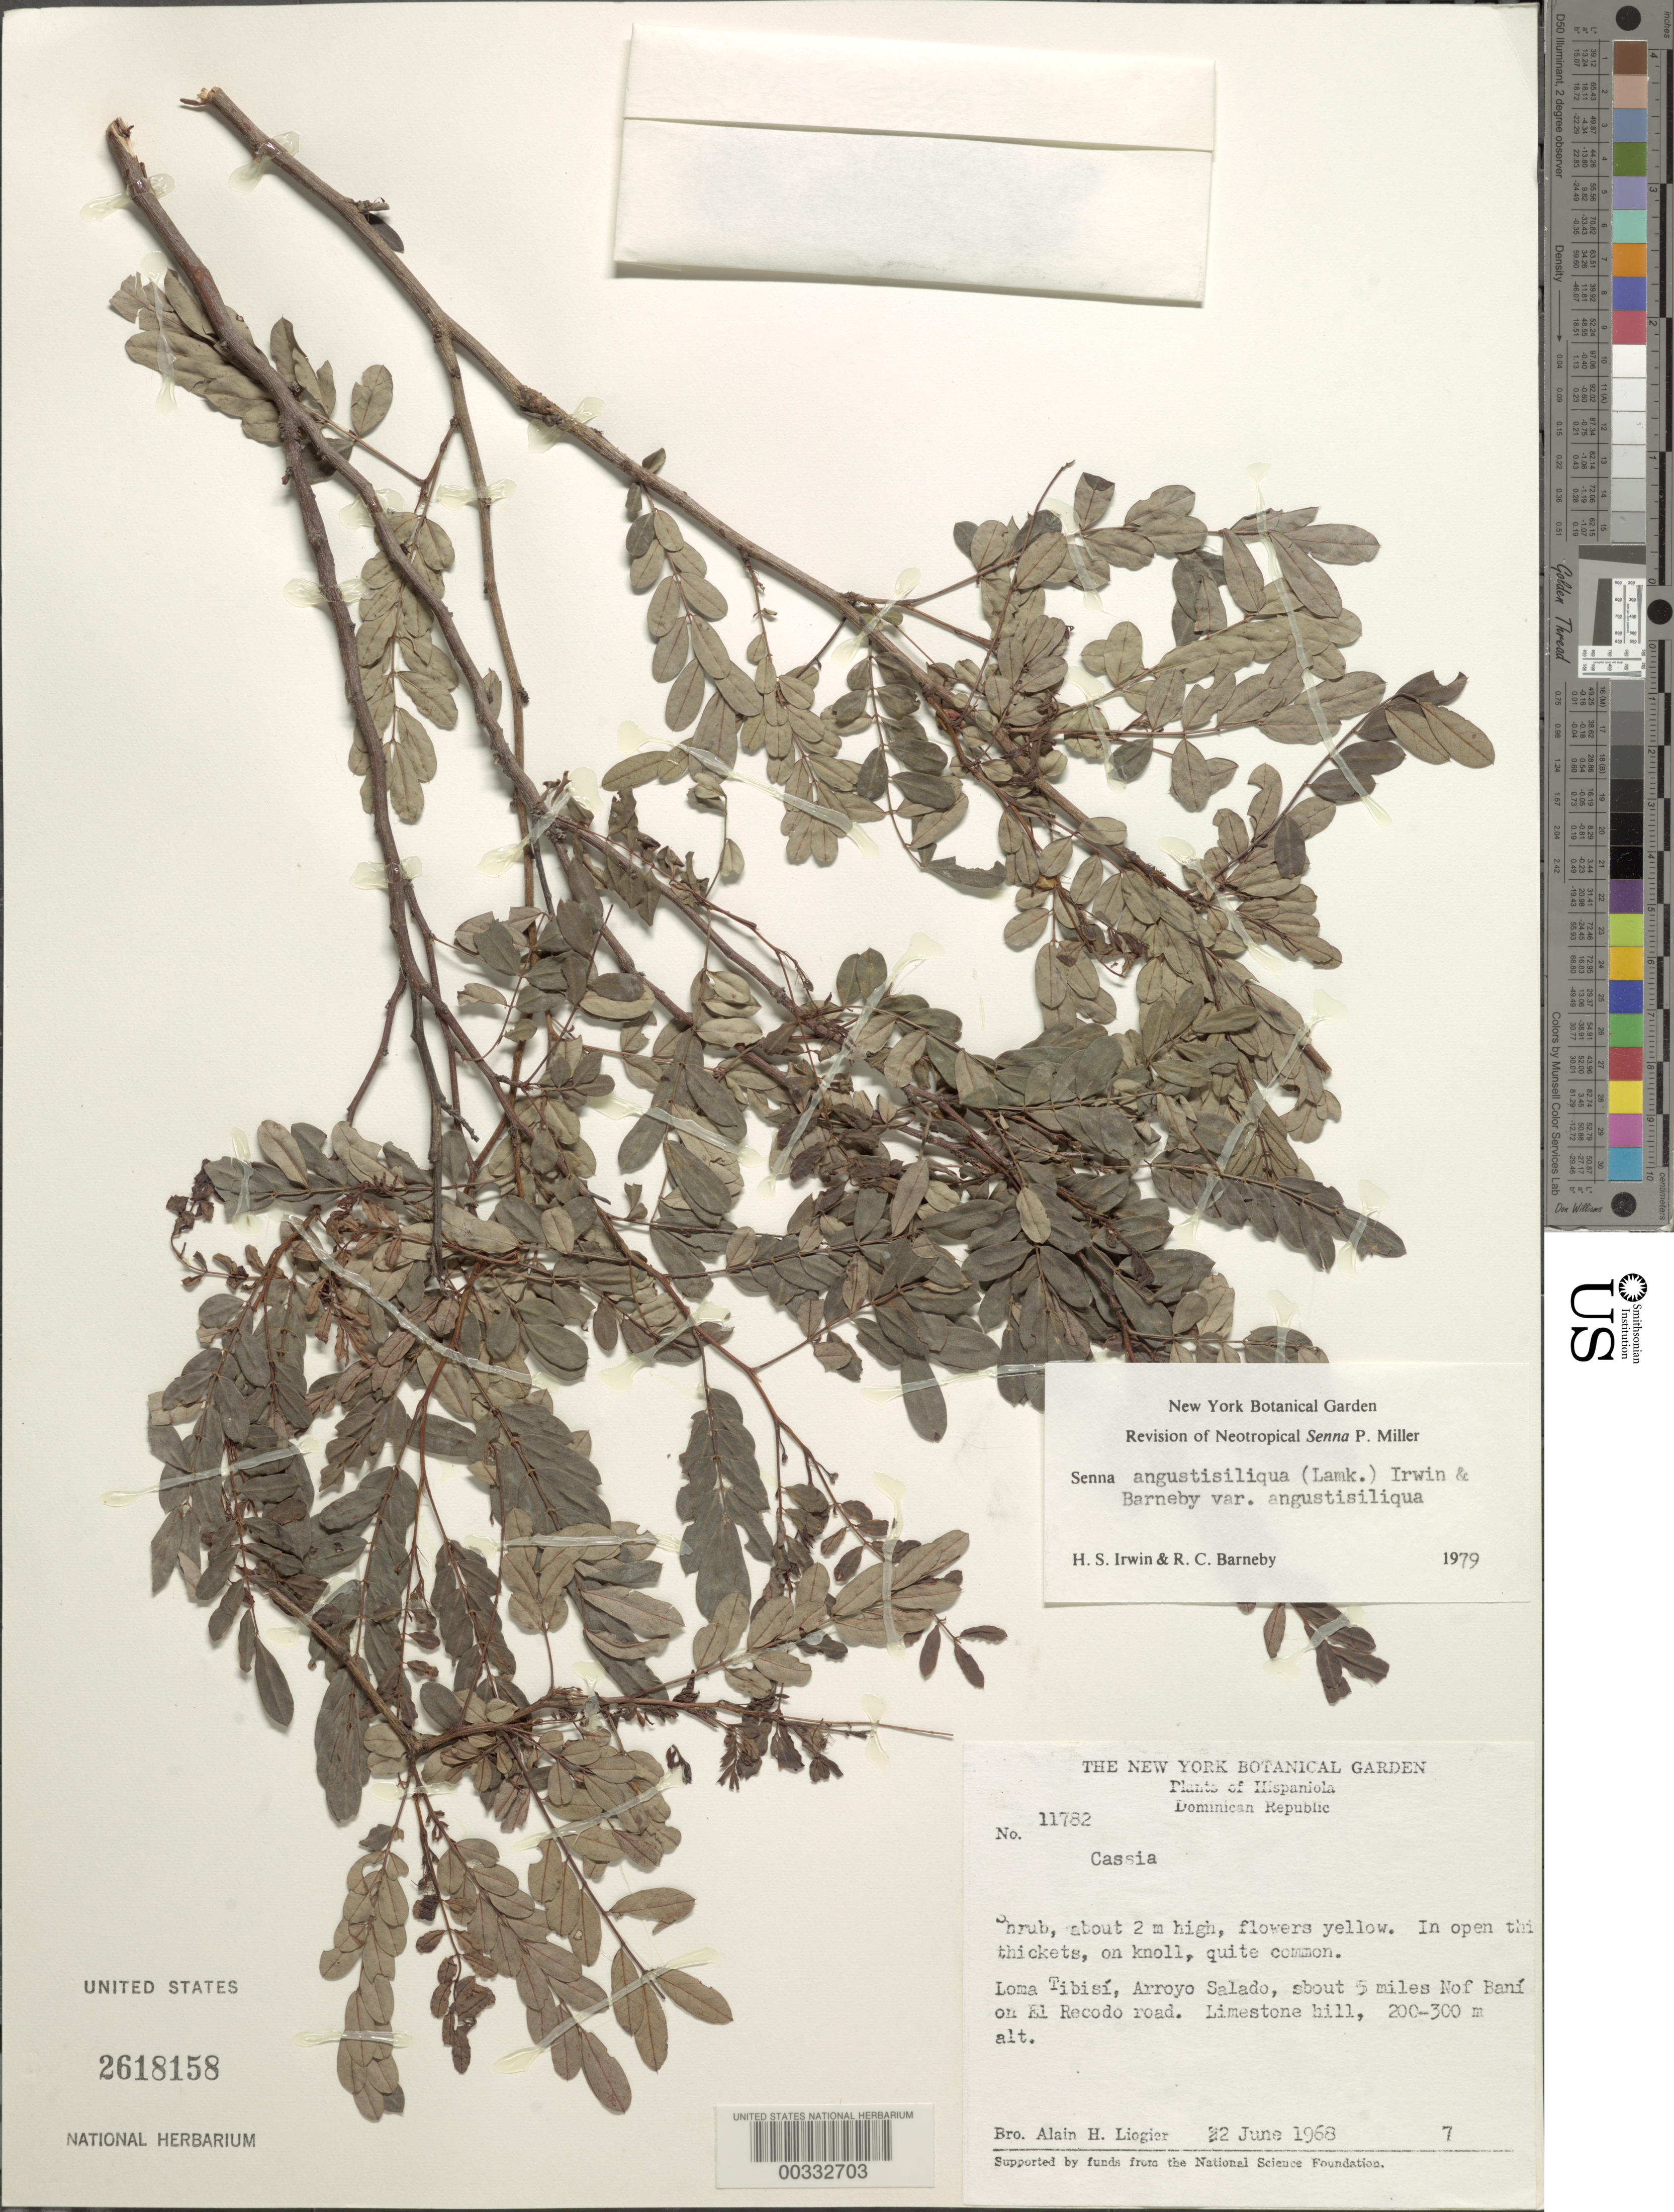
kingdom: Plantae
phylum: Tracheophyta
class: Magnoliopsida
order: Fabales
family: Fabaceae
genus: Senna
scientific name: Senna angustisiliqua var. angustisiliqua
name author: (Lam.) H.S. Irwin & Barneby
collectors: A. H. Liogier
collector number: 11782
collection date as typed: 02 Jun 1968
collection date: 1968-06-02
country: Dominican Republic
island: Hispaniola Island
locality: Loma tibisi, arroyo salado, about 5 mi n of bani on el recodo road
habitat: Limestone hill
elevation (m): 200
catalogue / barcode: US 2618158